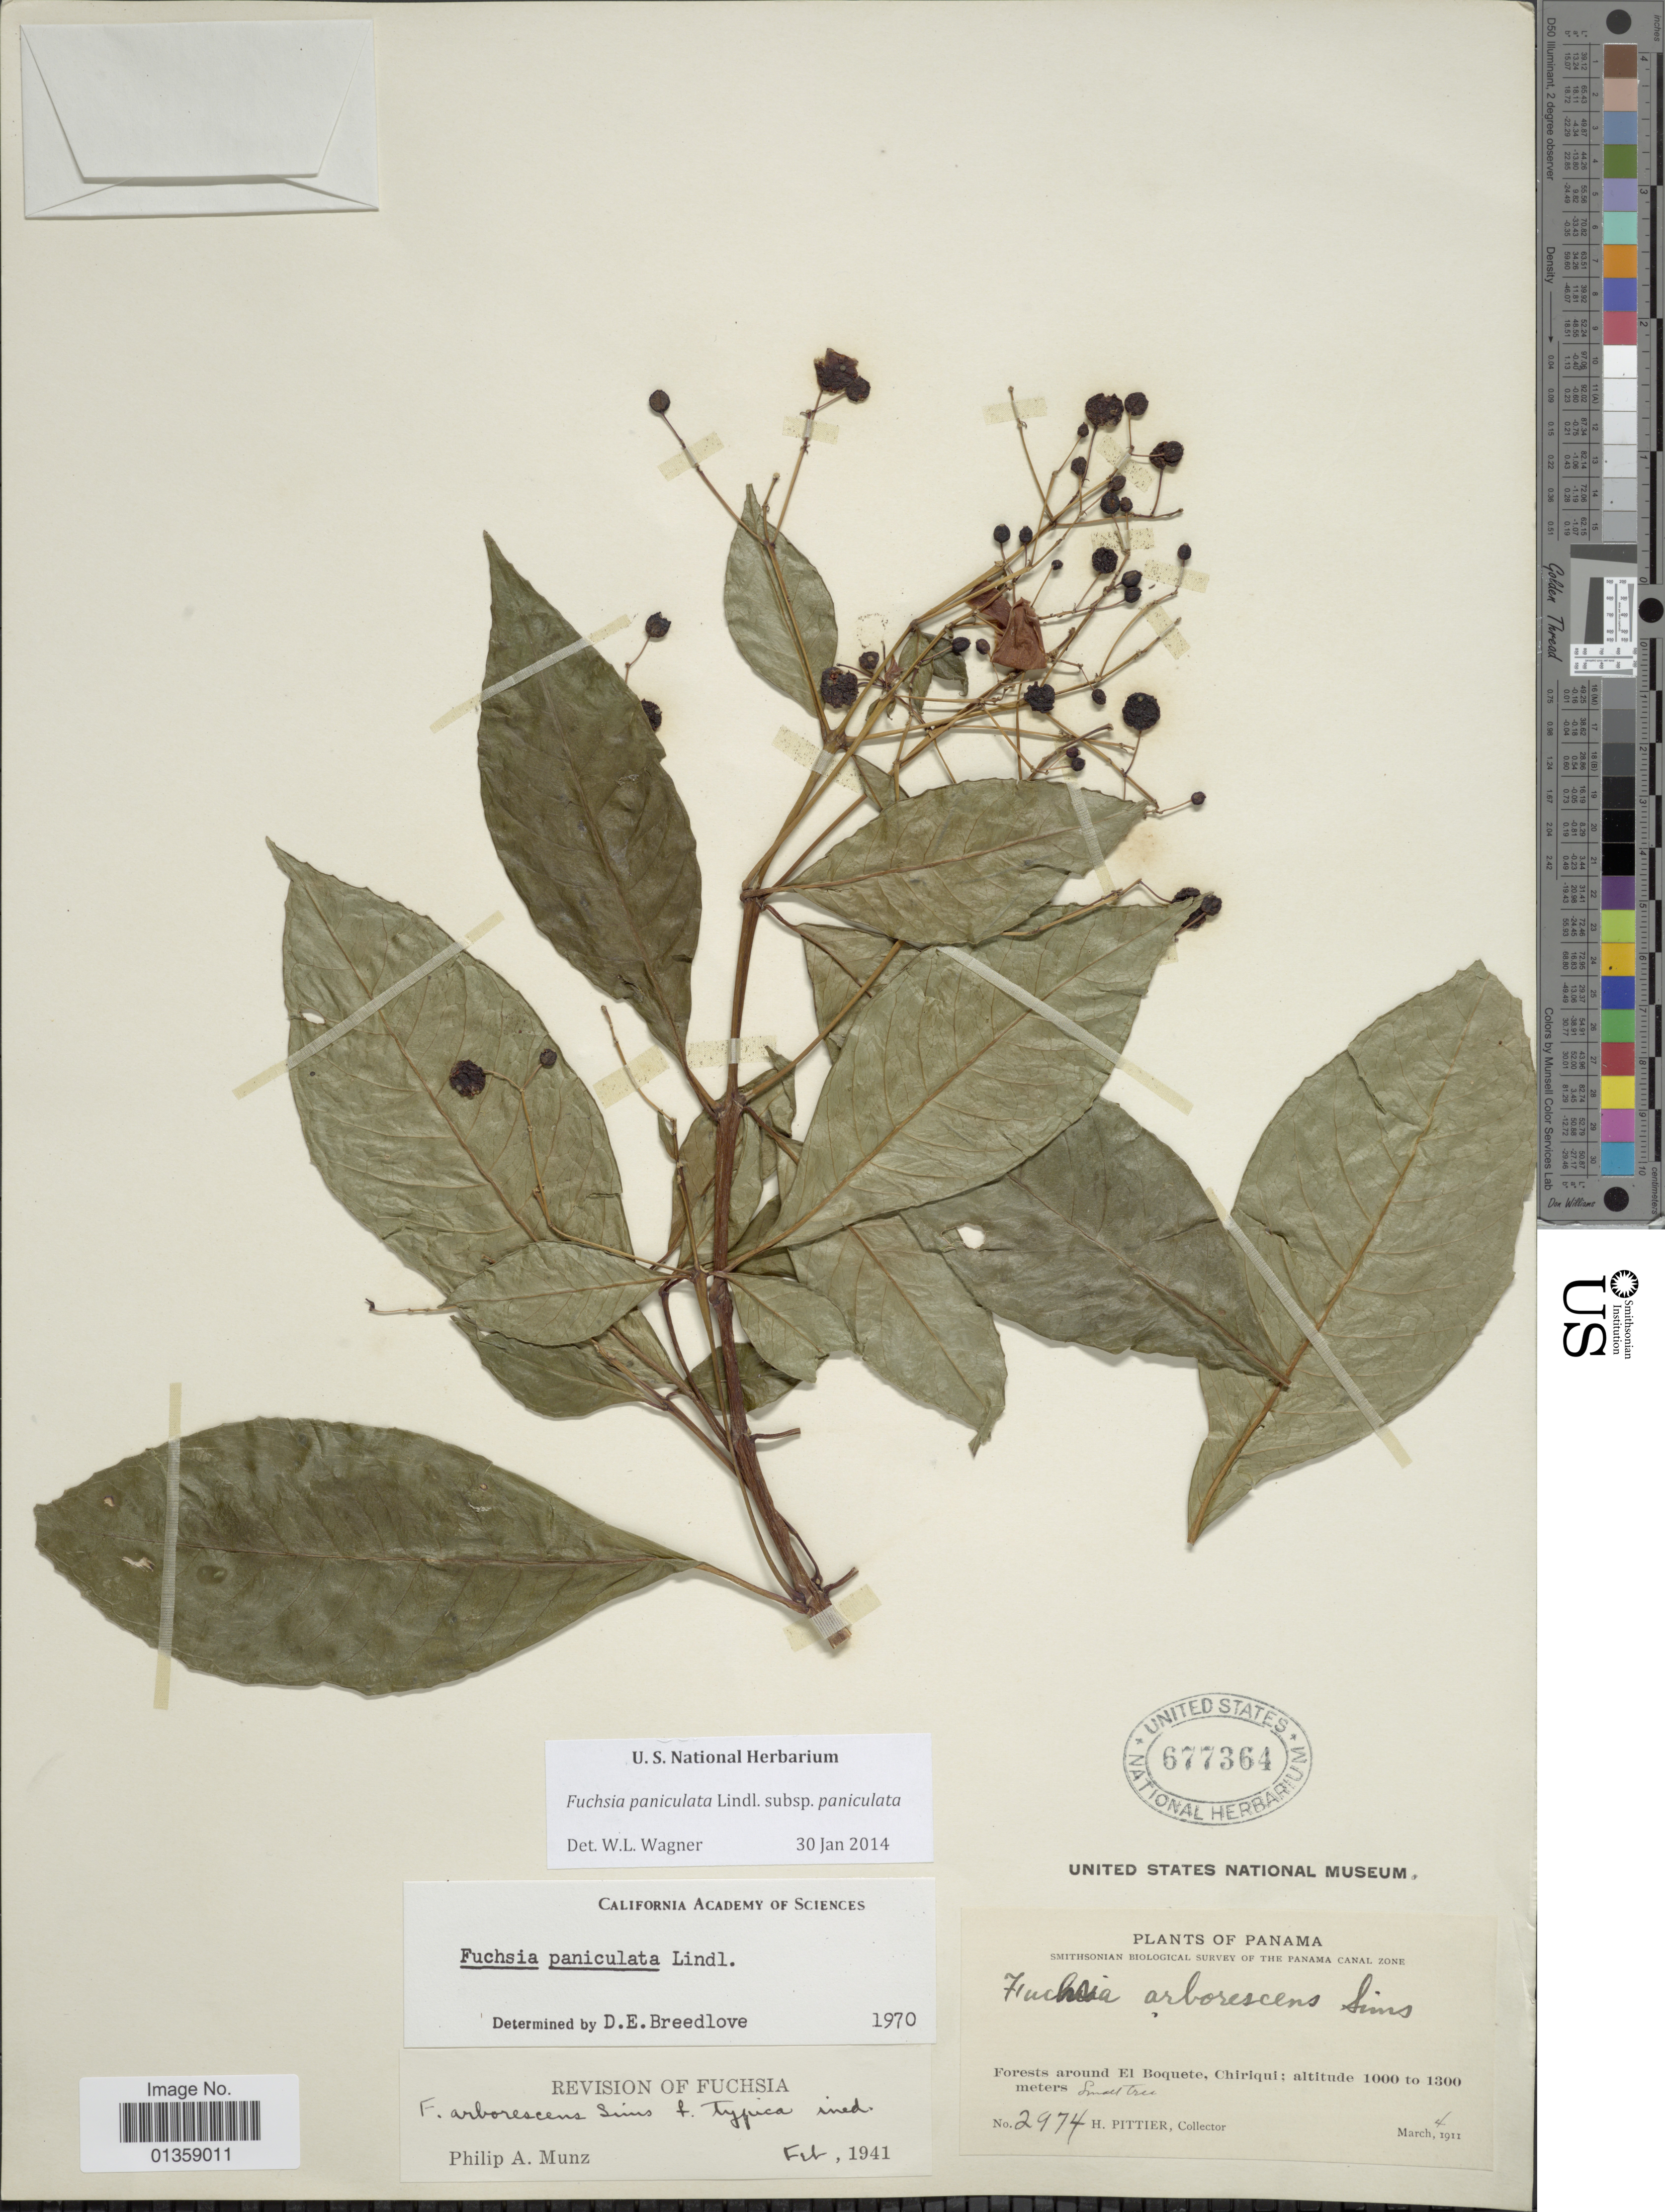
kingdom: Plantae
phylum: Tracheophyta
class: Magnoliopsida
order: Myrtales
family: Onagraceae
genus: Fuchsia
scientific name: Fuchsia paniculata subsp. paniculata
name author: Lindl.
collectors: H. F. Pittier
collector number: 2974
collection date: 1911-03-04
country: Panama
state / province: Chiriqui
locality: Forests around El Boquete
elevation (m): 1000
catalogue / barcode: US 677364